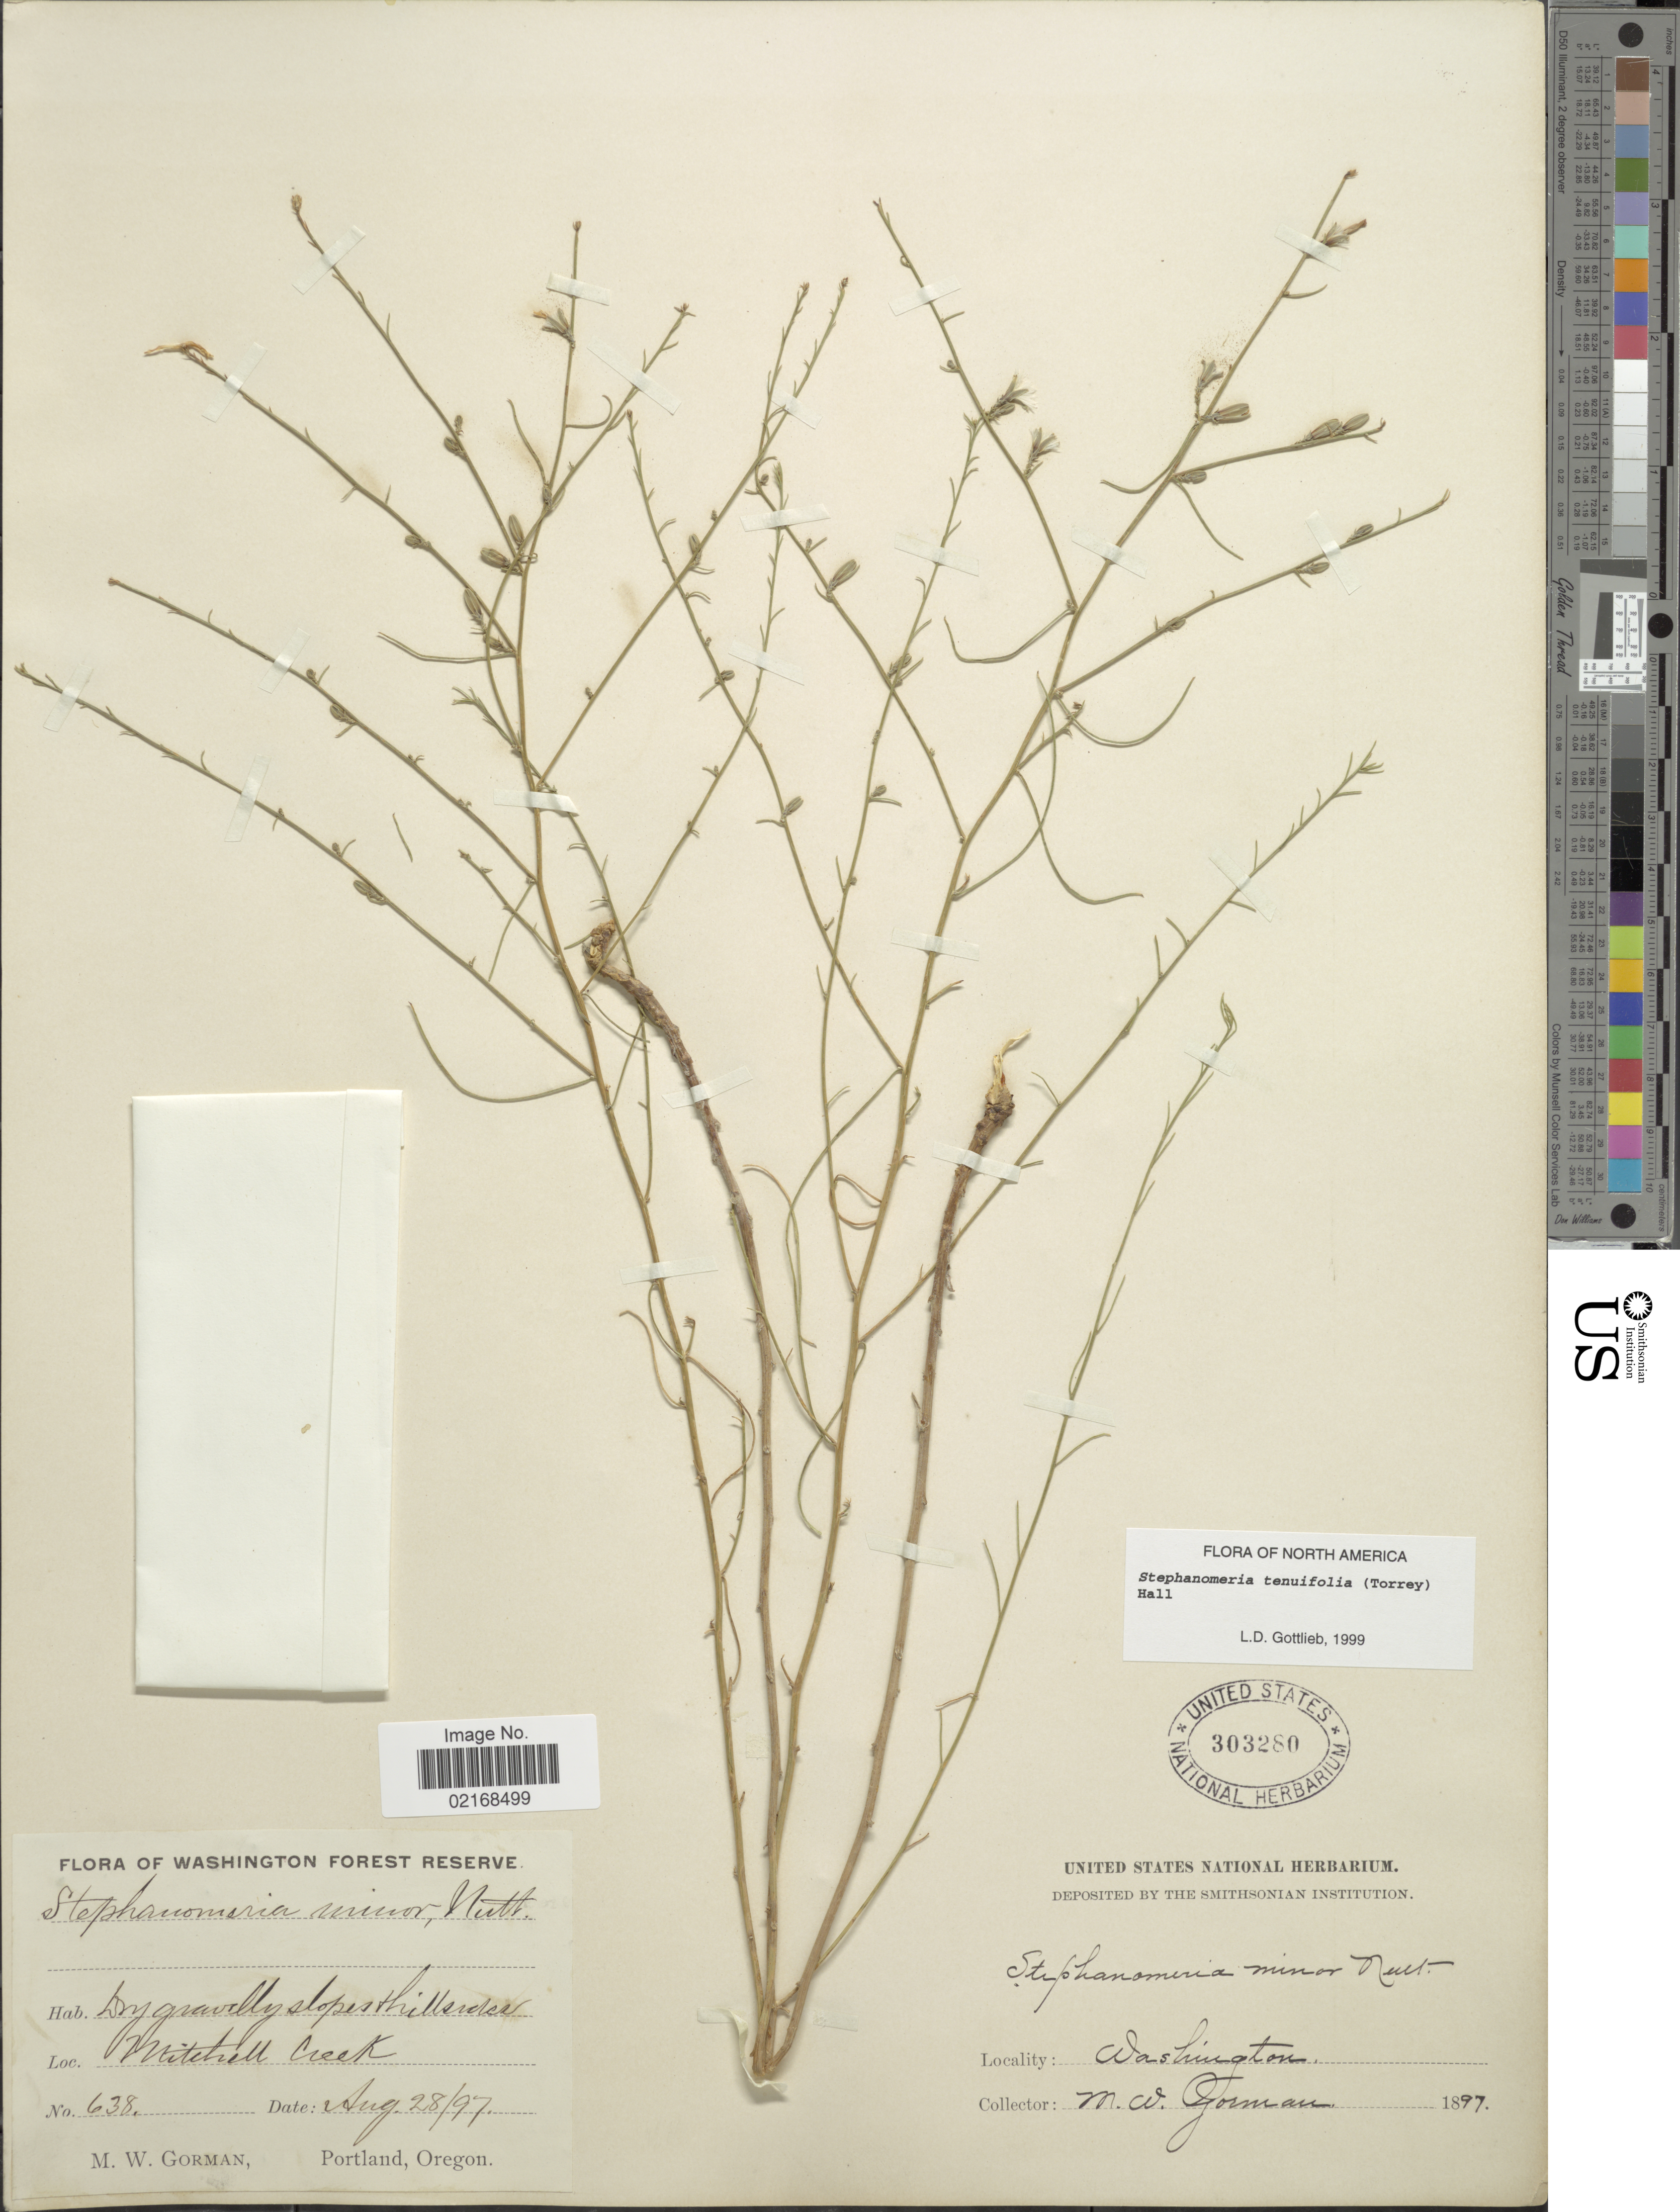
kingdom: Plantae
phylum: Tracheophyta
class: Magnoliopsida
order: Asterales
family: Asteraceae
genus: Stephanomeria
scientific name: Stephanomeria tenuifolia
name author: (Torr.) H.M. Hall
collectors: M. W. Gorman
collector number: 638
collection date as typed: Transcribed d/m/y: 28/8/97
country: United States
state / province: Washington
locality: Mitchell Creek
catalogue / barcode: US 303280